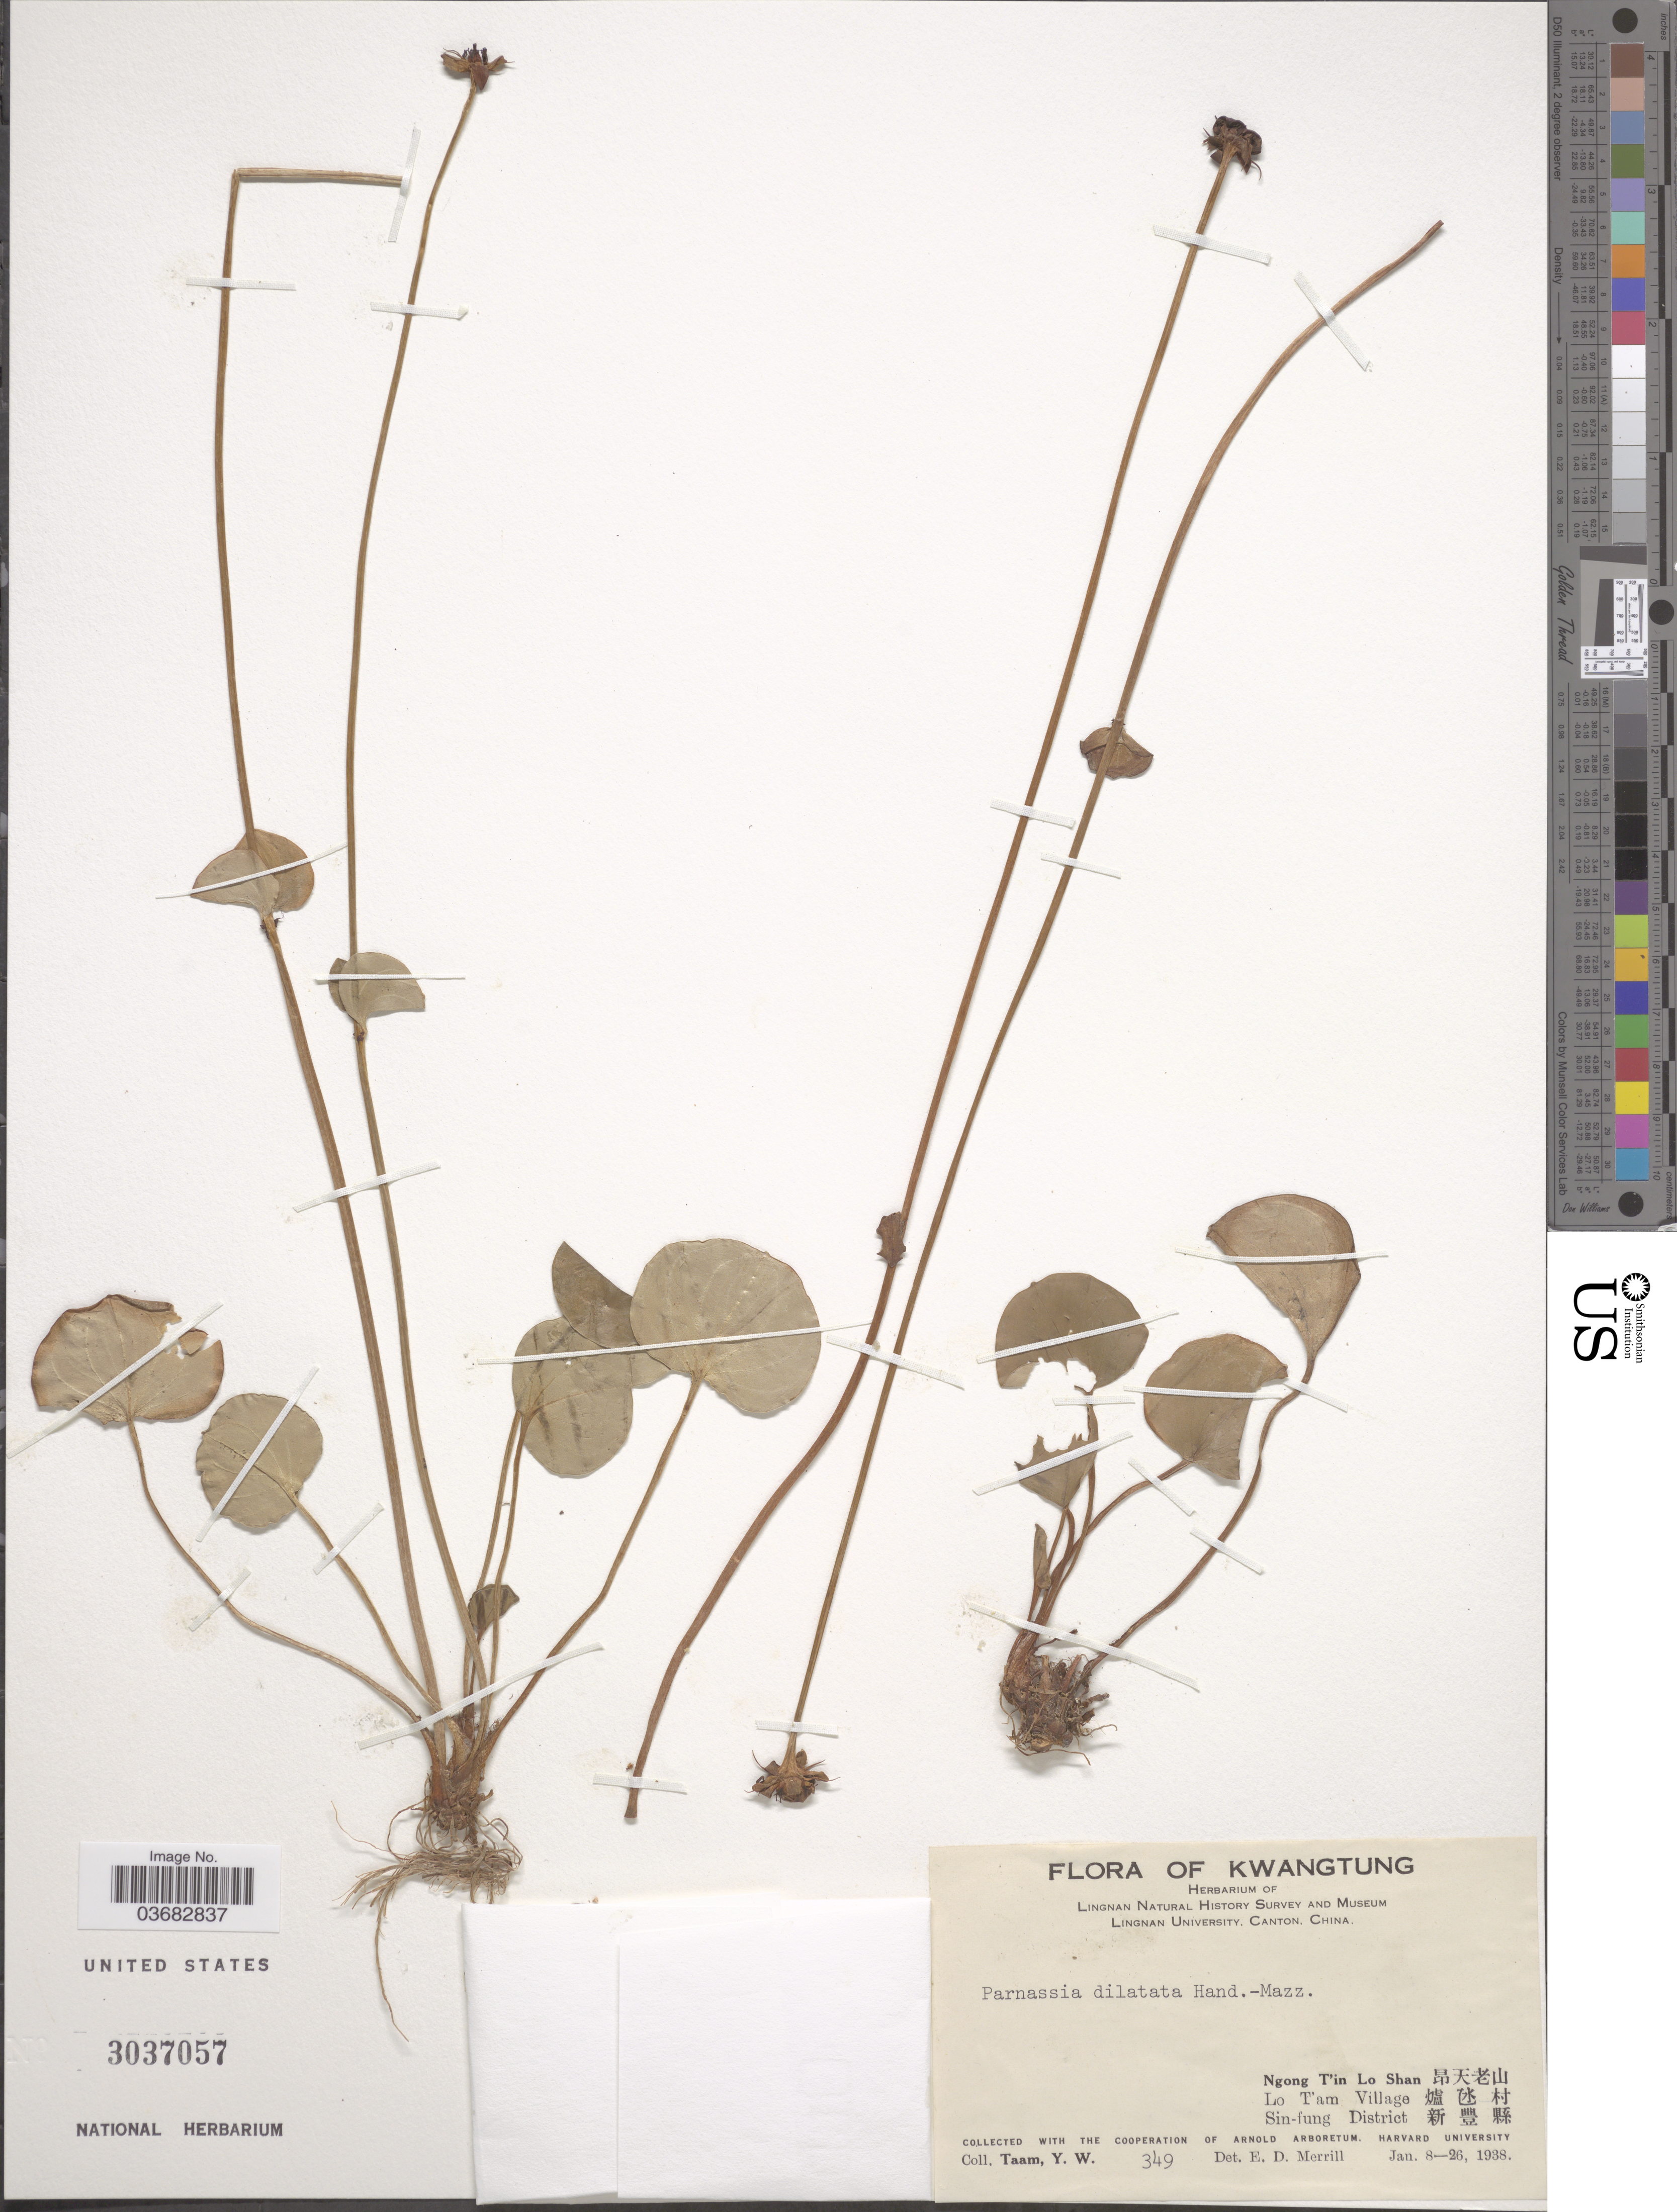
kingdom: Plantae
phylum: Tracheophyta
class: Magnoliopsida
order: Celastrales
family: Parnassiaceae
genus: Parnassia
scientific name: Parnassia dilatata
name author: Hand.-Mazz.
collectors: Y. W. Taam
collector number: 349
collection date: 1938-01-08/1938-01-26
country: China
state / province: Guangdong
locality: Kwangtung. Lingnan Natural History Survey and Museum Lingnan University, Canton. Ngong T'in Lo Shan X. Lo T'am Village X. Sin-fung District X.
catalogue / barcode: US 3037057